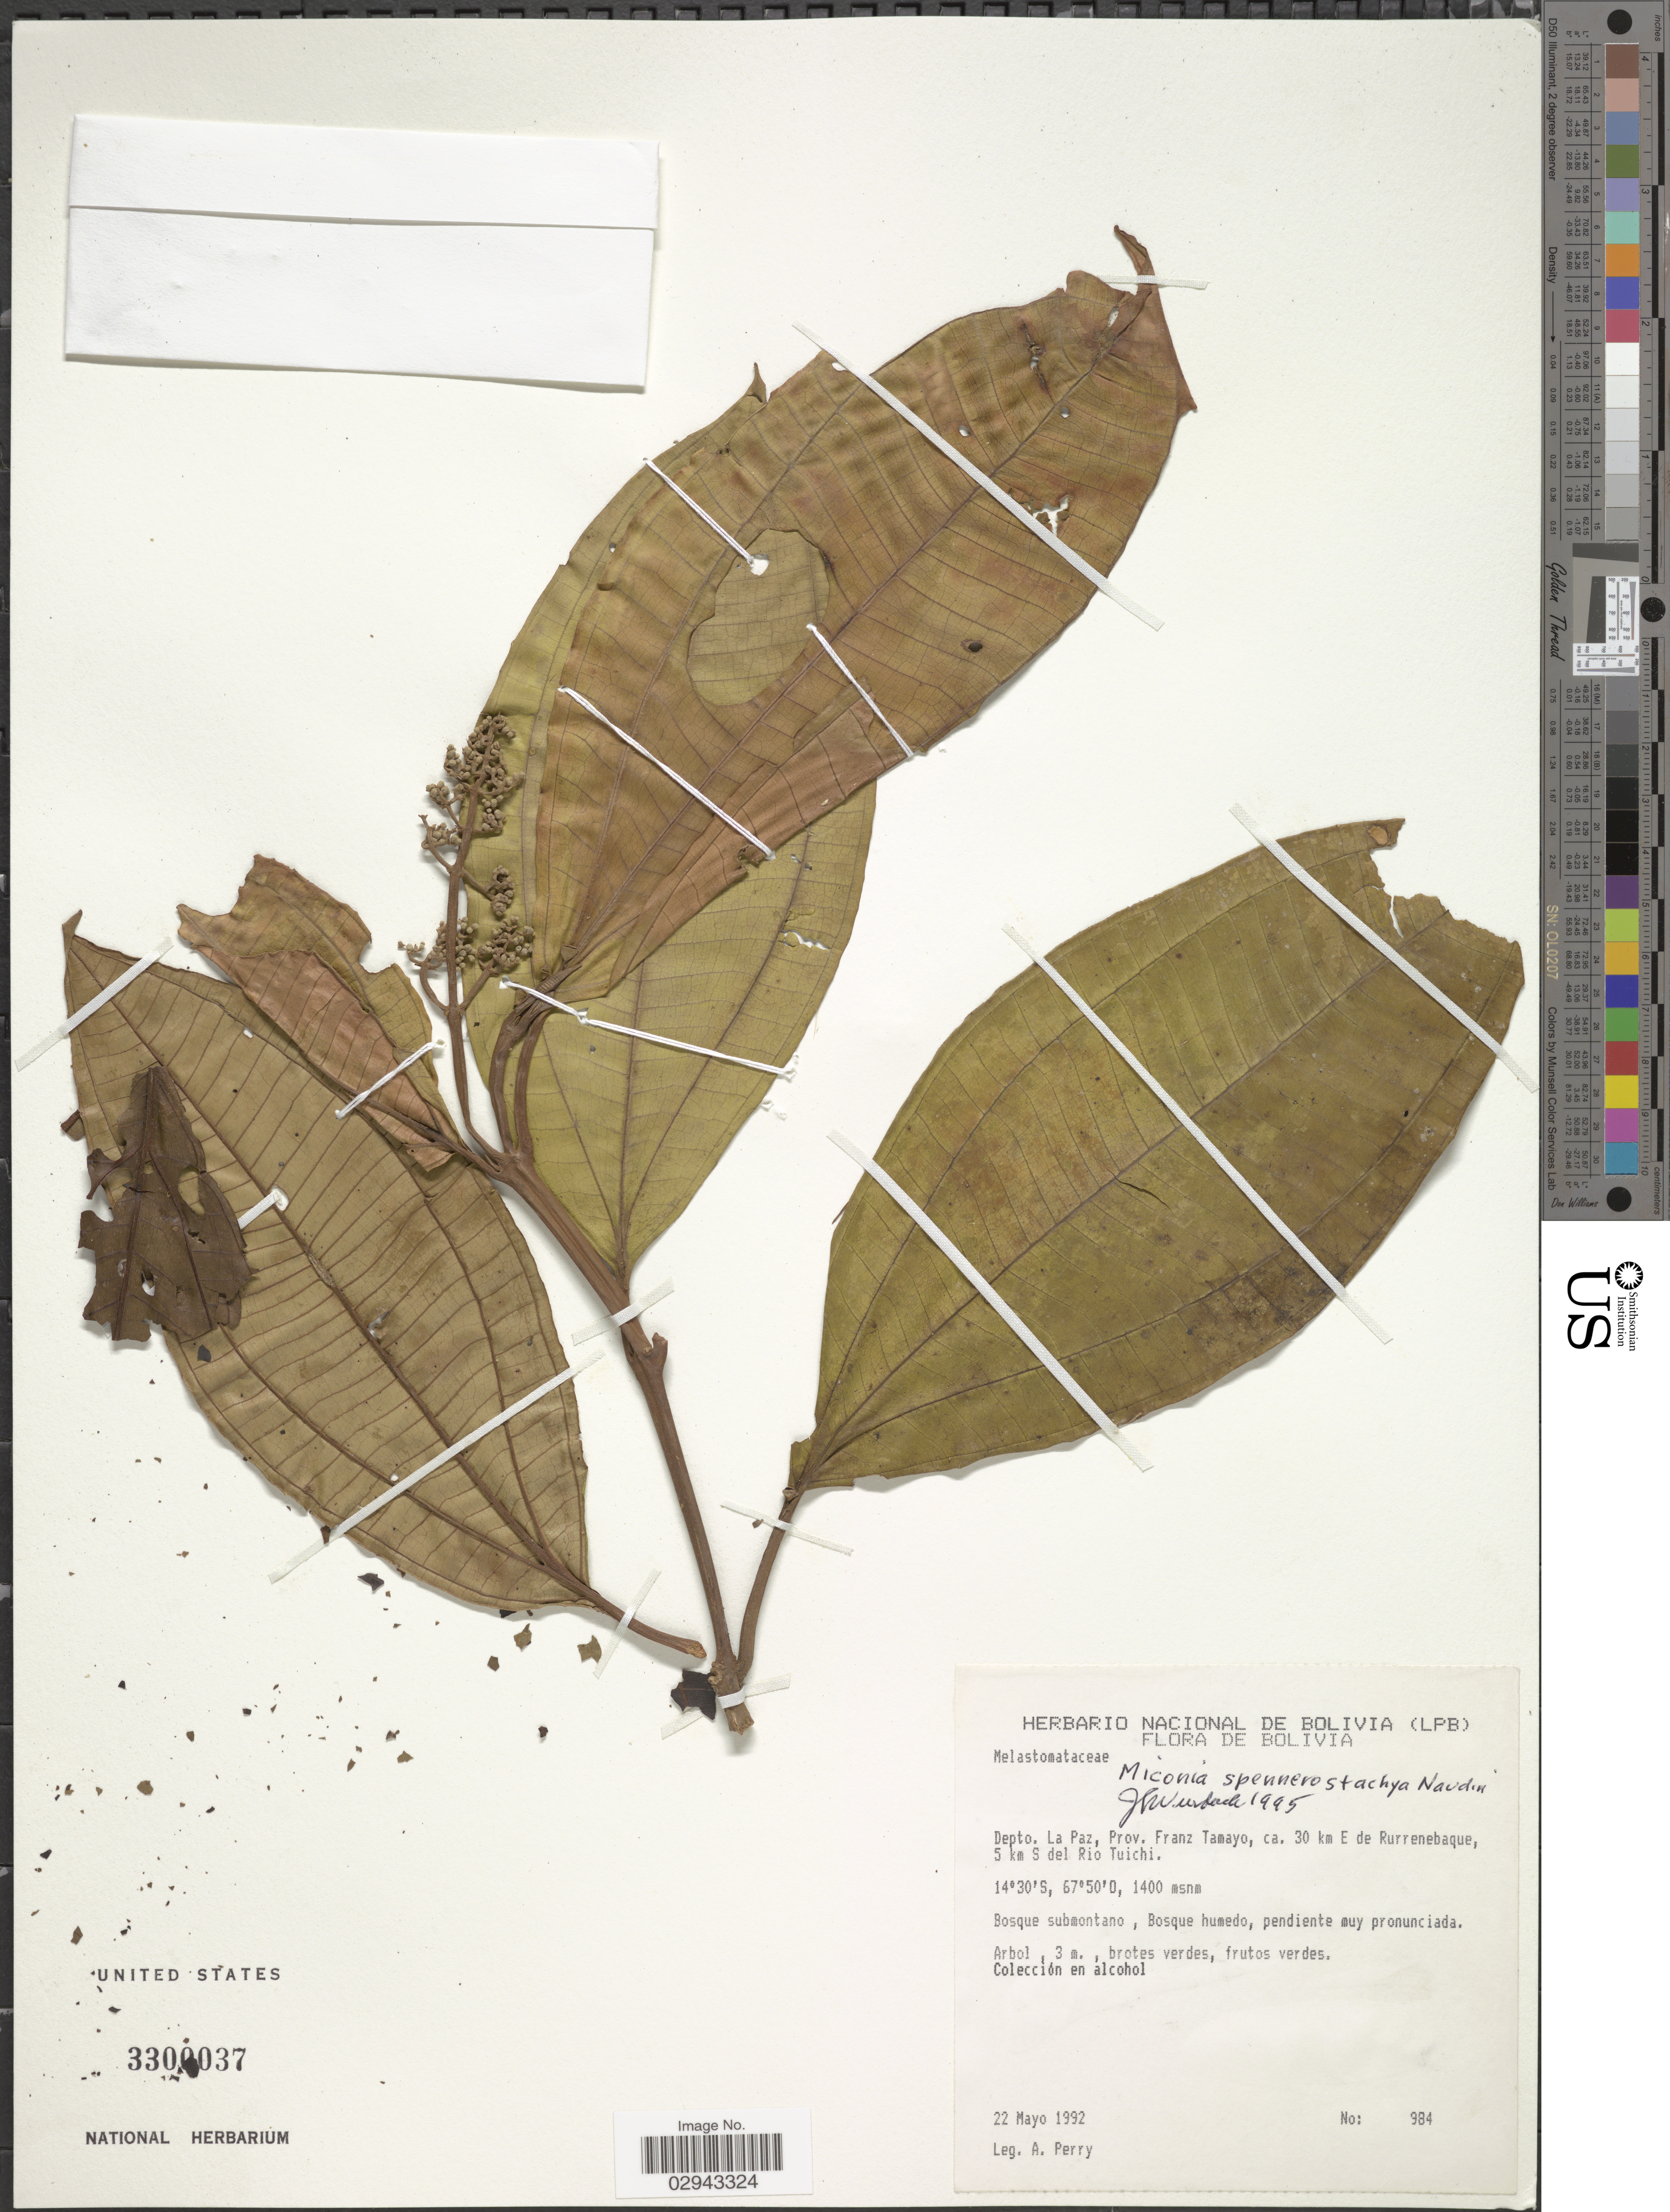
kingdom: Plantae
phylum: Tracheophyta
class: Magnoliopsida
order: Myrtales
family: Melastomataceae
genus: Miconia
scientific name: Miconia spennerostachya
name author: Naudin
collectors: A. Perry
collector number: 984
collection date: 1992-05-22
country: Bolivia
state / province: La Paz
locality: Depto. La Paz, Prov. Franz Tamayo, ca. 30 km E de Rurrenebaque, 5 km S del Rio Tuichi.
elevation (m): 1400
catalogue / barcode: US 3300037